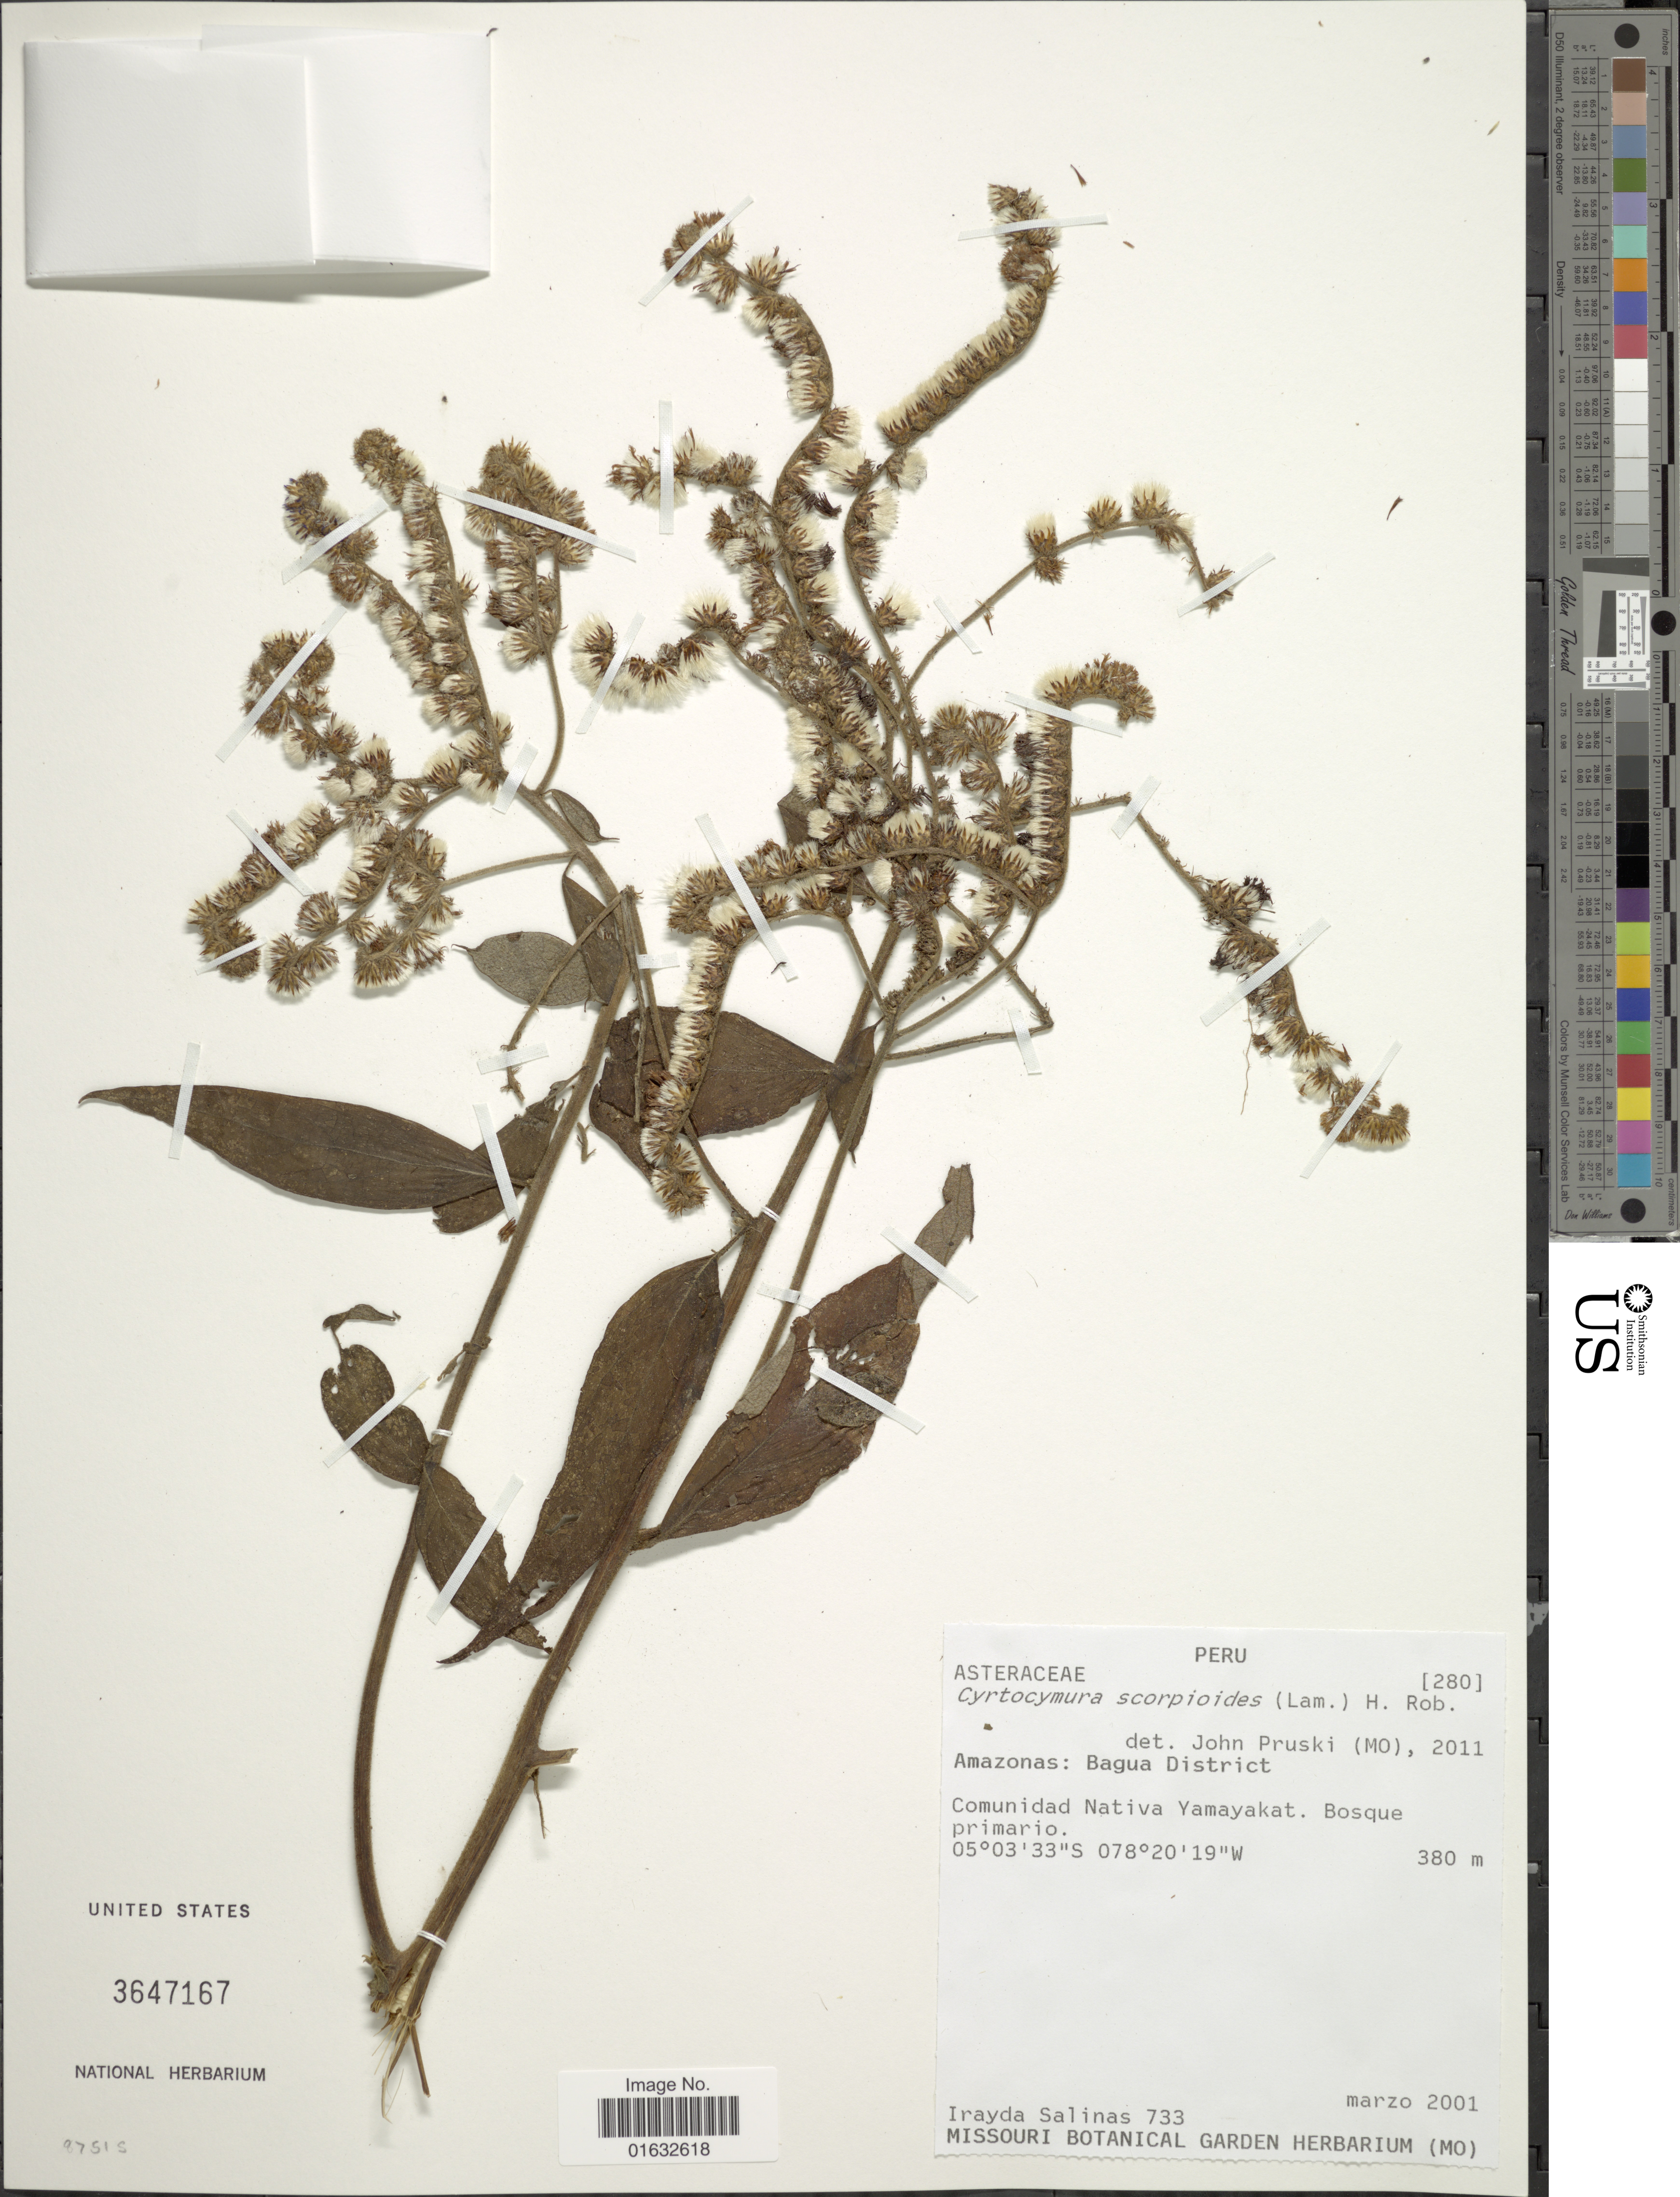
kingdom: Plantae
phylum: Tracheophyta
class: Magnoliopsida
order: Asterales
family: Asteraceae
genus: Cyrtocymura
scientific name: Cyrtocymura scorpioides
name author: (Lam.) H. Rob.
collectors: I. Salinas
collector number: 733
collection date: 2001-03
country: Peru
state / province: Amazonas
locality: Bagua District. Comunidad Nativa Yamayakat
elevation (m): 380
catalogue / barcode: US 3647167